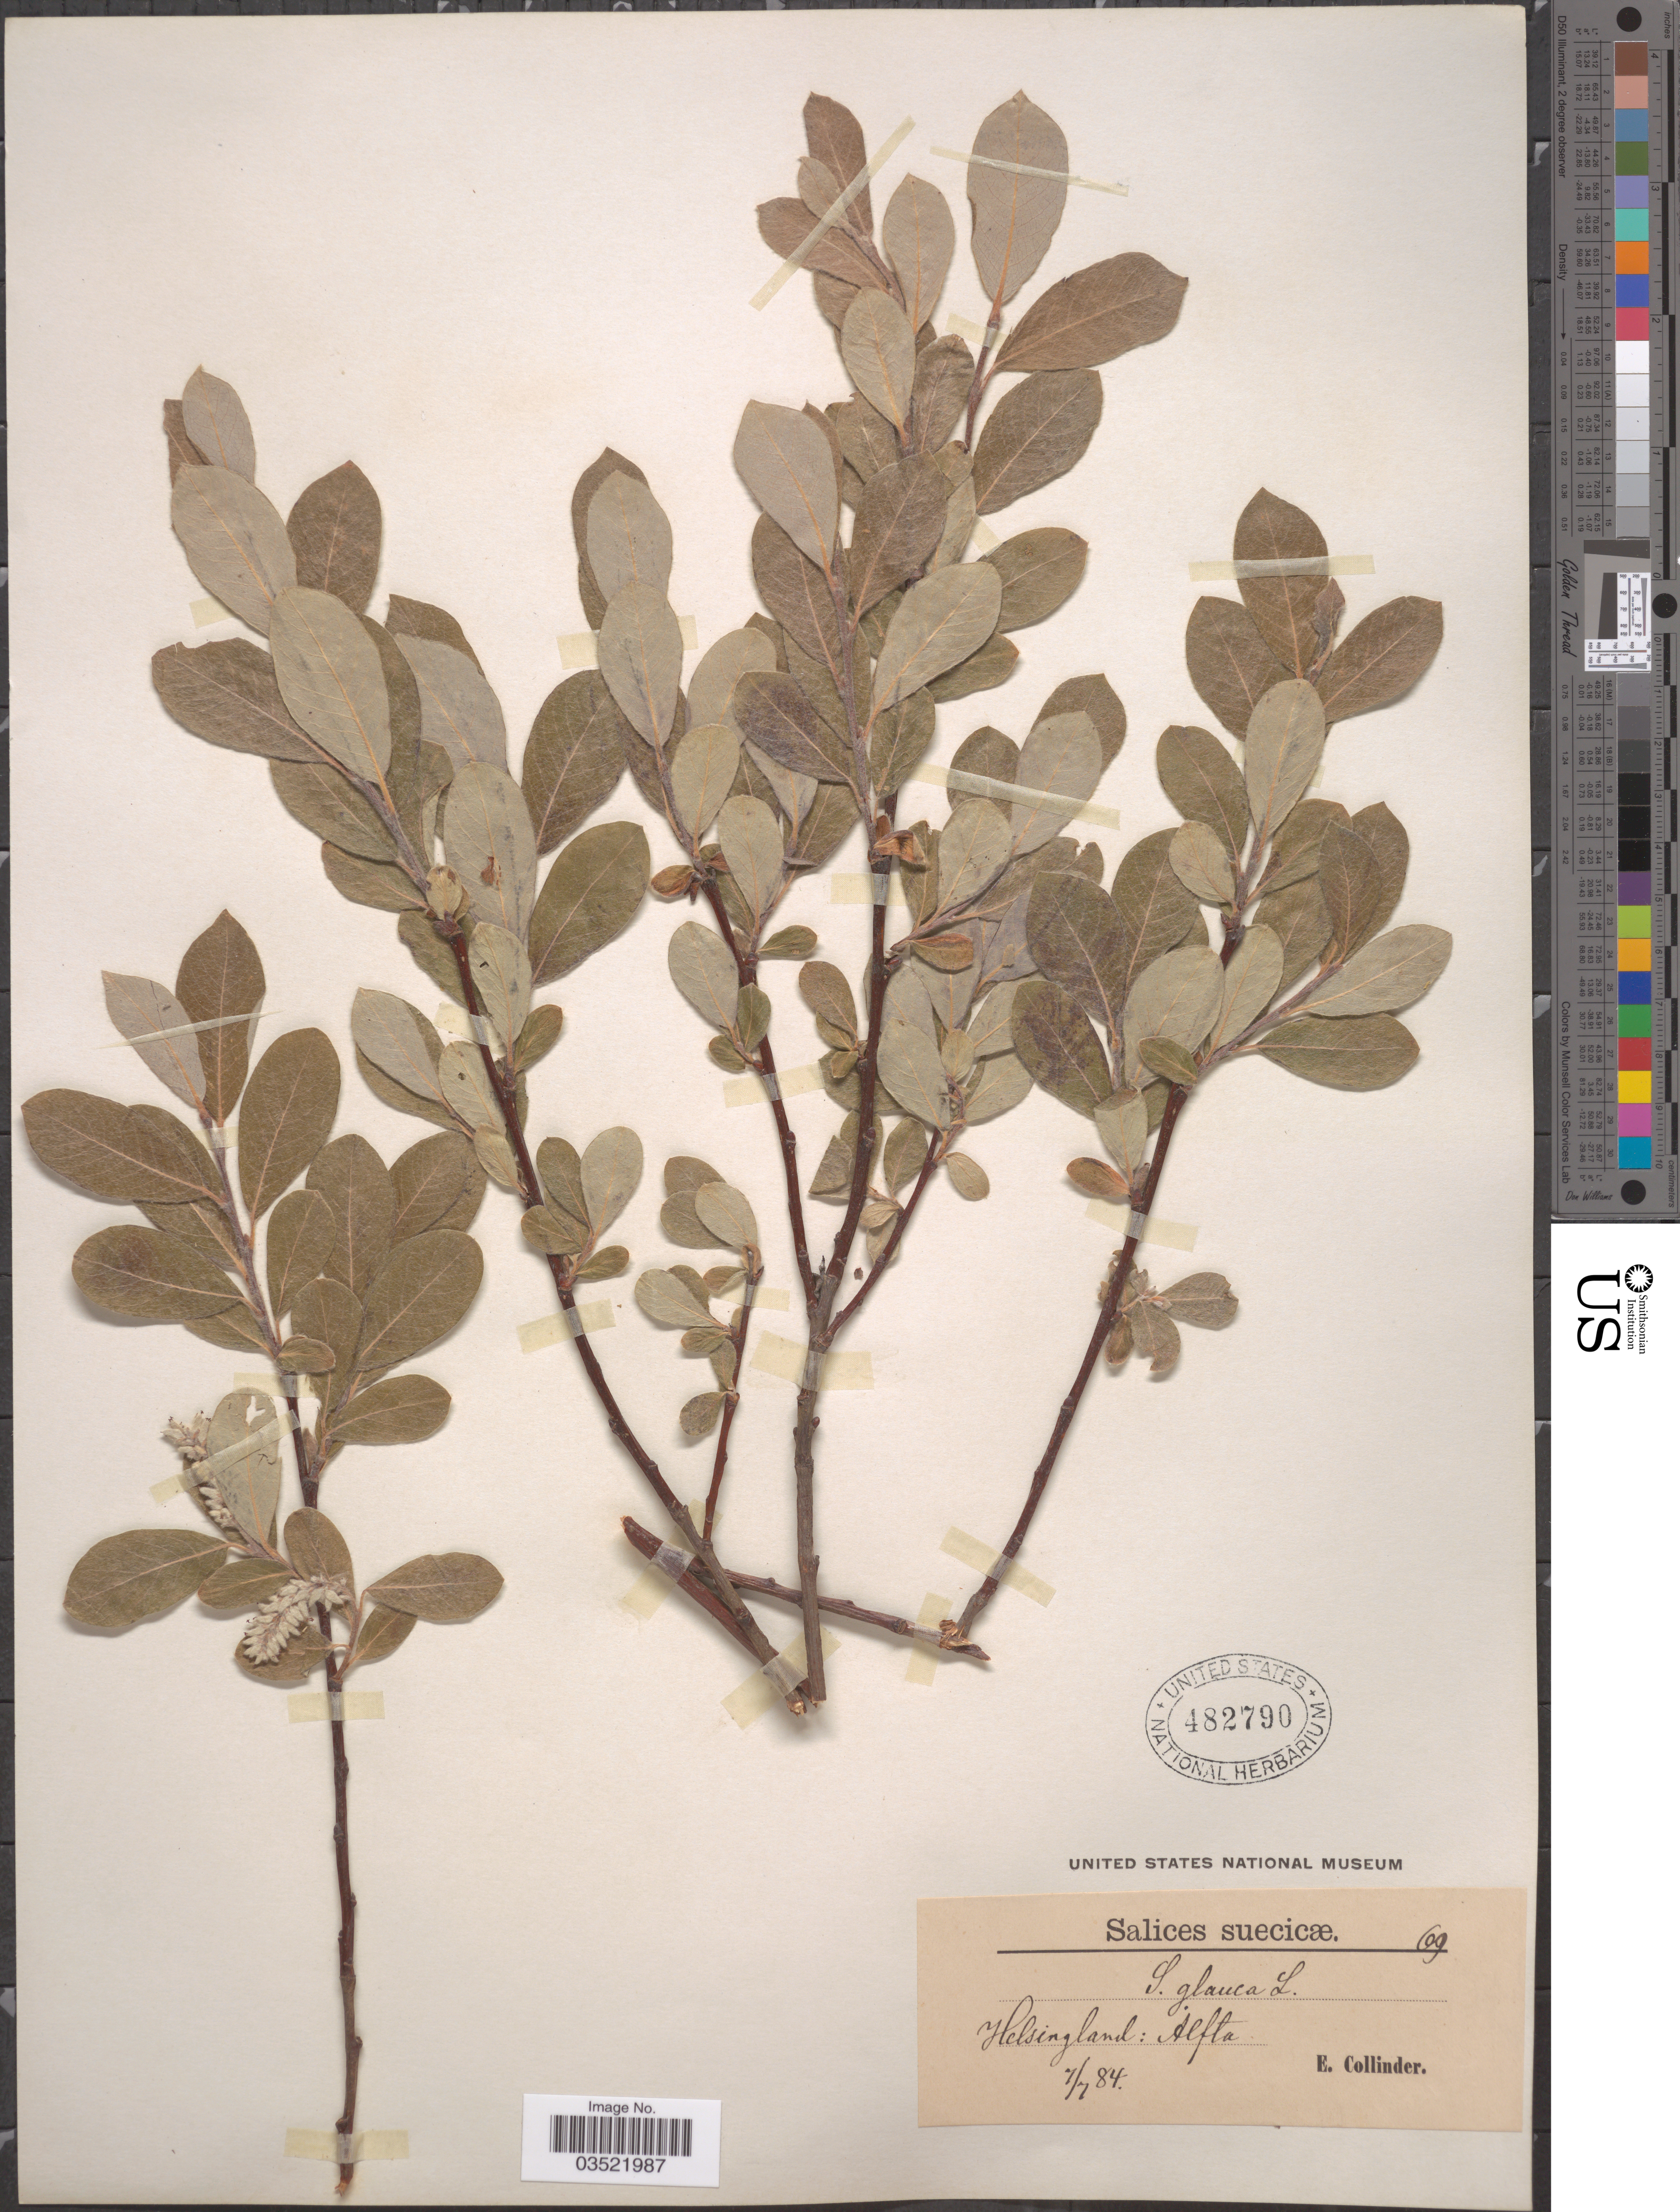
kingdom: Plantae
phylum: Tracheophyta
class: Magnoliopsida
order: Malpighiales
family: Salicaceae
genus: Salix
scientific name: Salix glauca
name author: L.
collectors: E. Collinder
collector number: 69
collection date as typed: Transcribed d/m/y: 7/7/84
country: Sweden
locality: Suecicæ. Helsingland: Alfta.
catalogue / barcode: US 482790